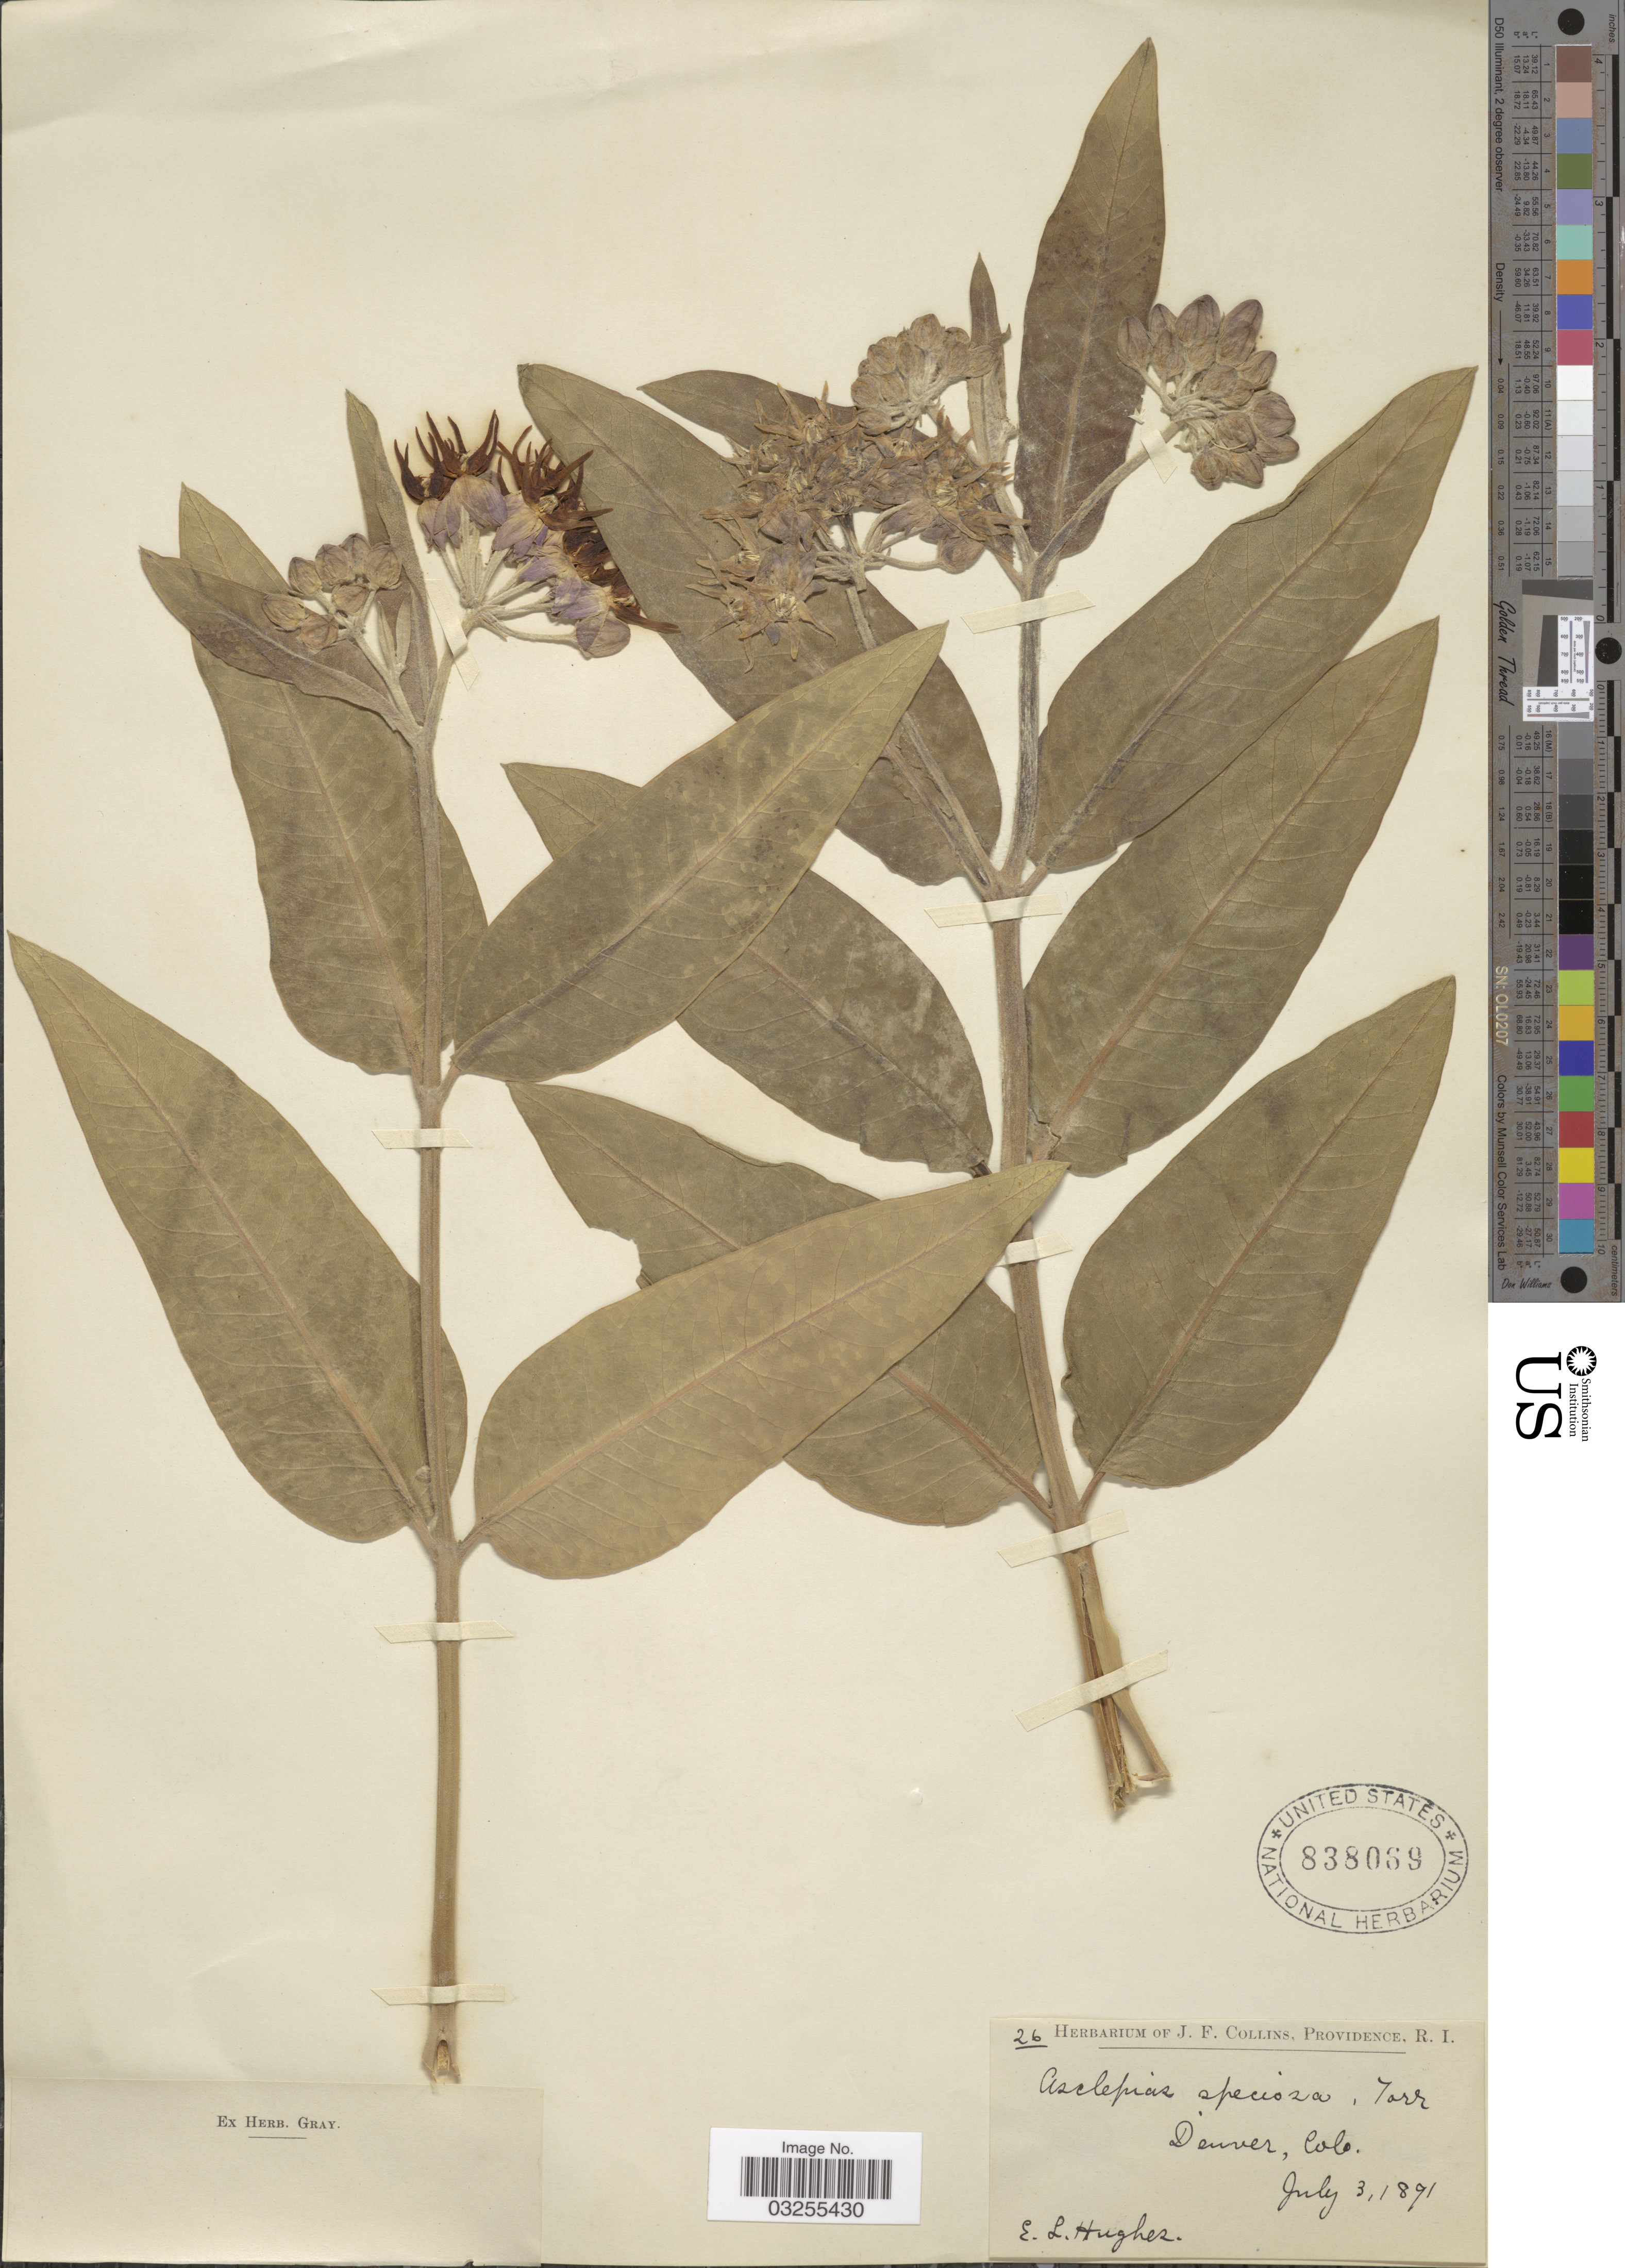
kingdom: Plantae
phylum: Tracheophyta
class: Magnoliopsida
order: Gentianales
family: Apocynaceae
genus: Asclepias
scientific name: Asclepias speciosa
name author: Torr.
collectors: E. Hughes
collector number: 26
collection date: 1891-07-03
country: United States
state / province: Colorado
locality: Denver.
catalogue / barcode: US 838069